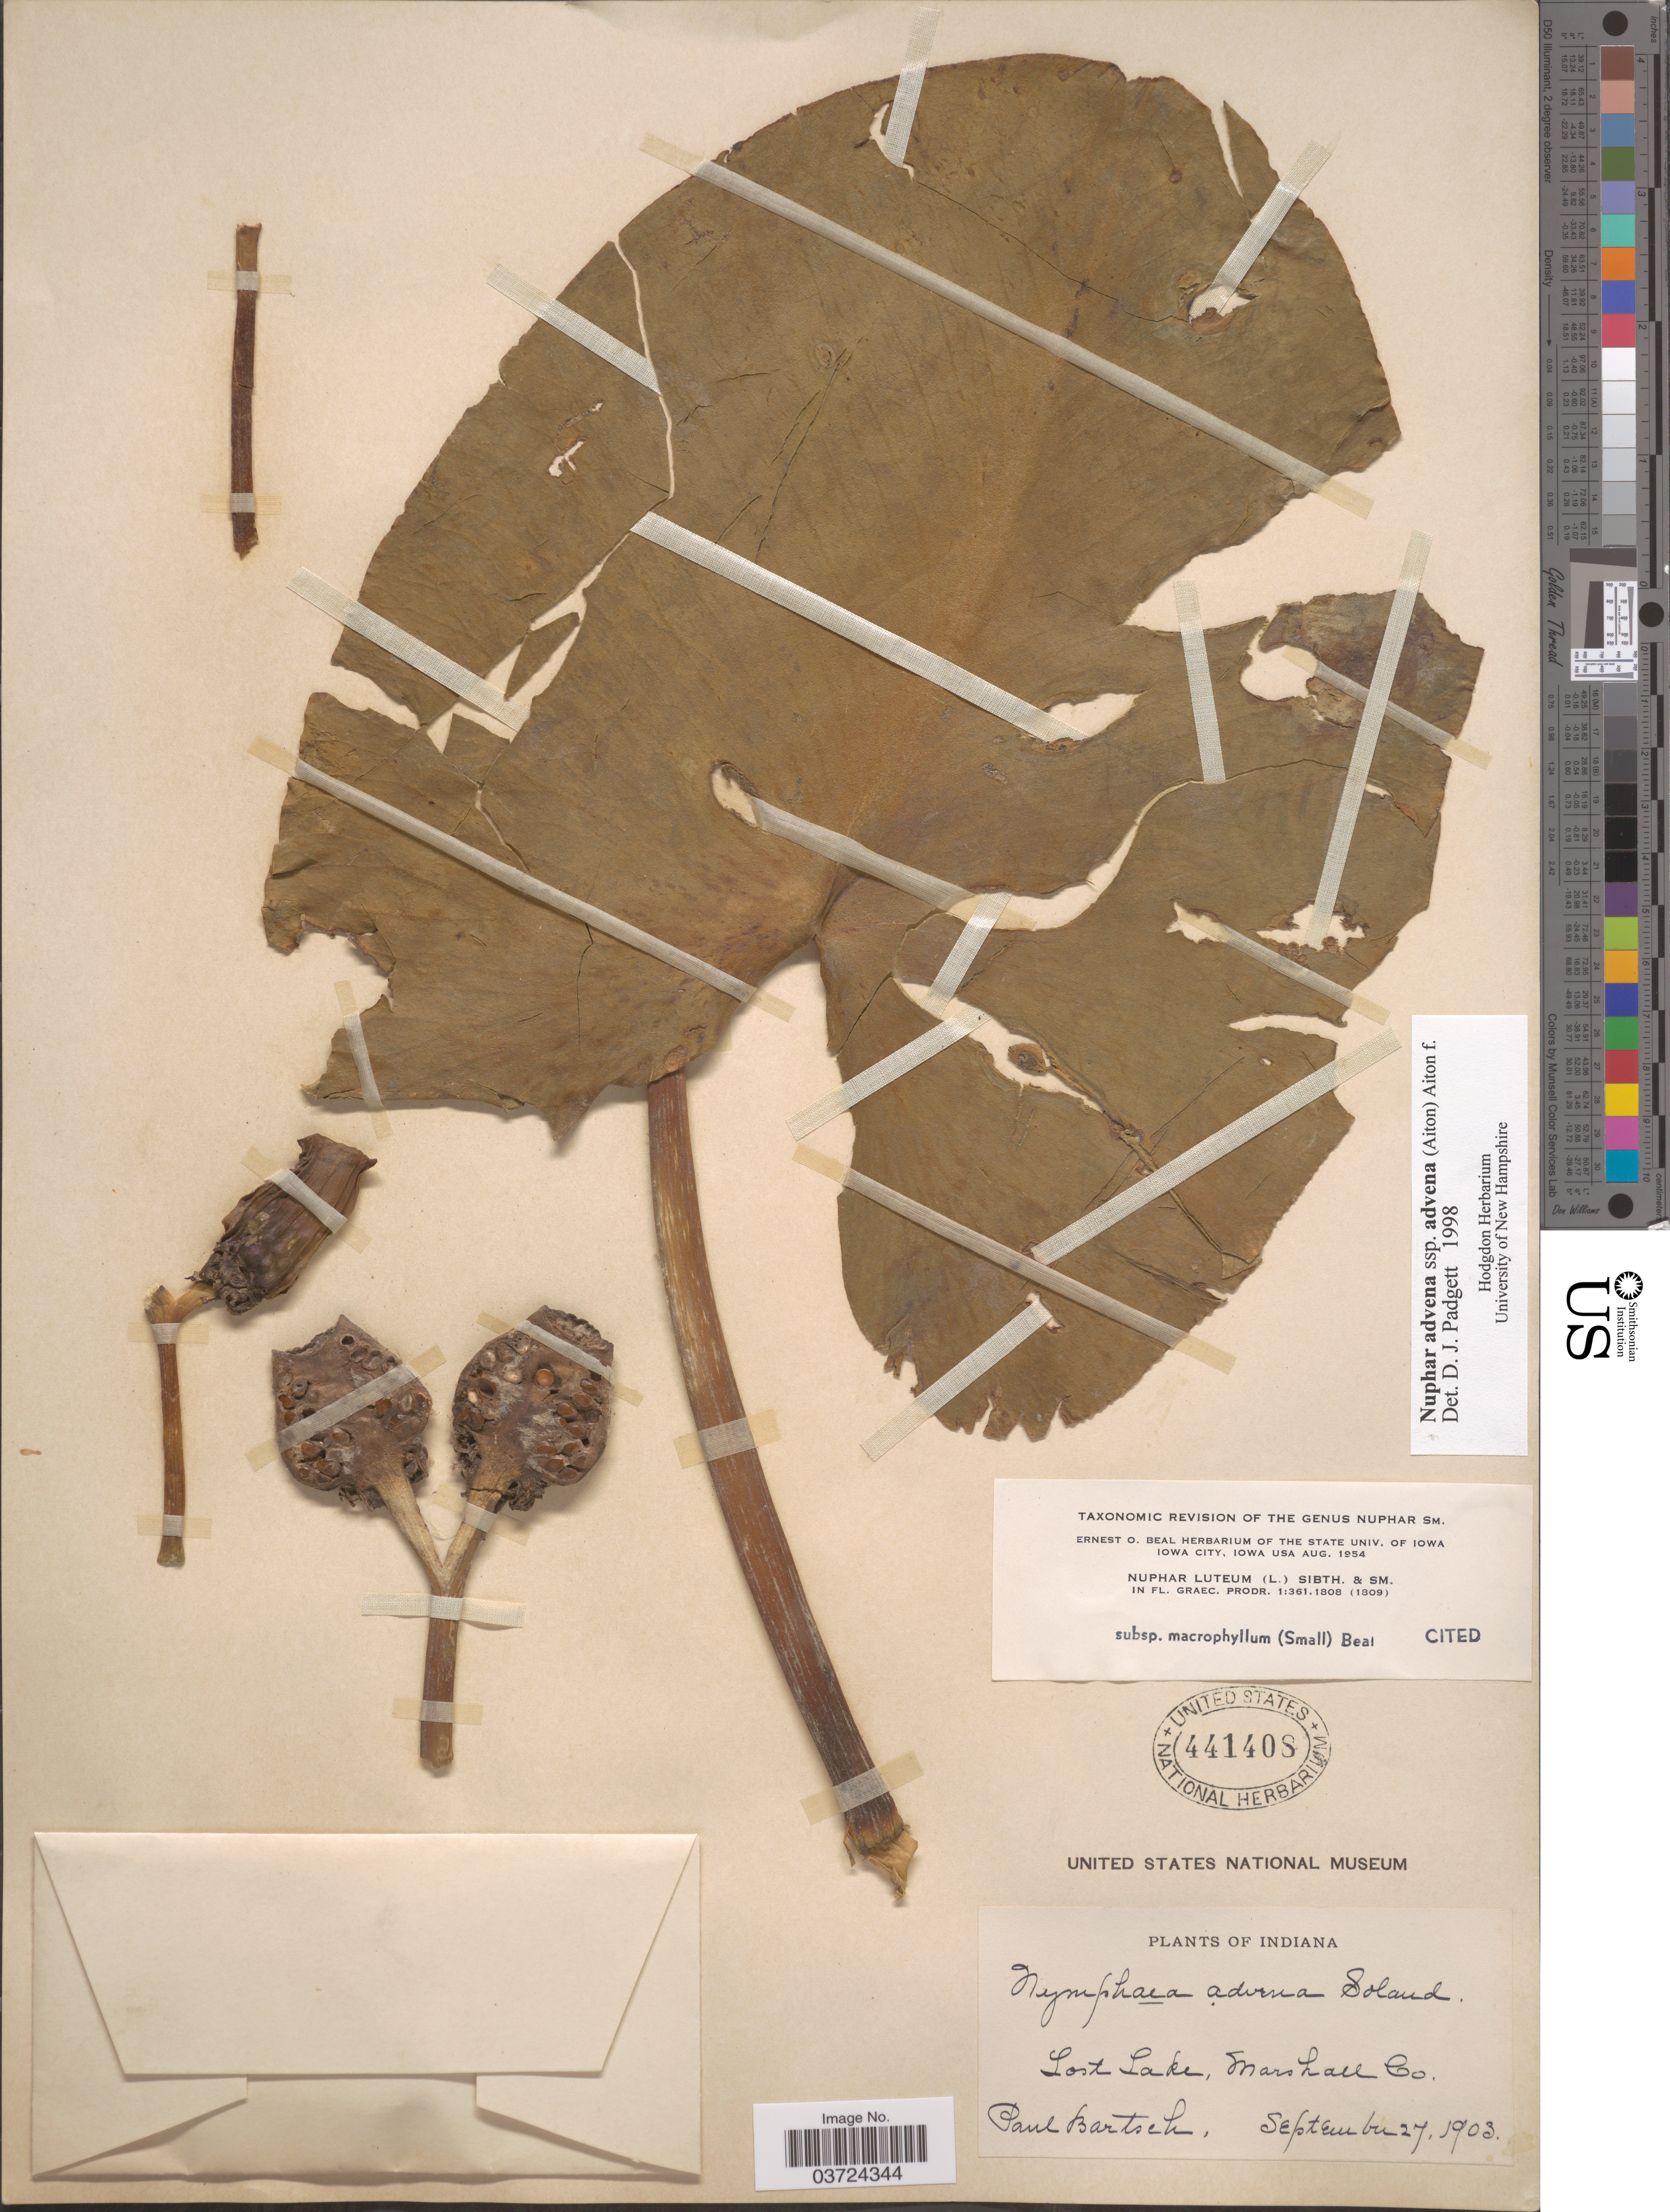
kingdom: Plantae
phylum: Tracheophyta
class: Magnoliopsida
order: Nymphaeales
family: Nymphaeaceae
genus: Nuphar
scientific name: Nuphar advena subsp. advena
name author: (Aiton) W.T. Aiton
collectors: P. Bartsch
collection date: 1903-09-27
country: United States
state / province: Indiana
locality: Lost Lake, Marshall Co.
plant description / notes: Fruit temporarily sampled for micro-CT scanning.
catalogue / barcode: US 441408